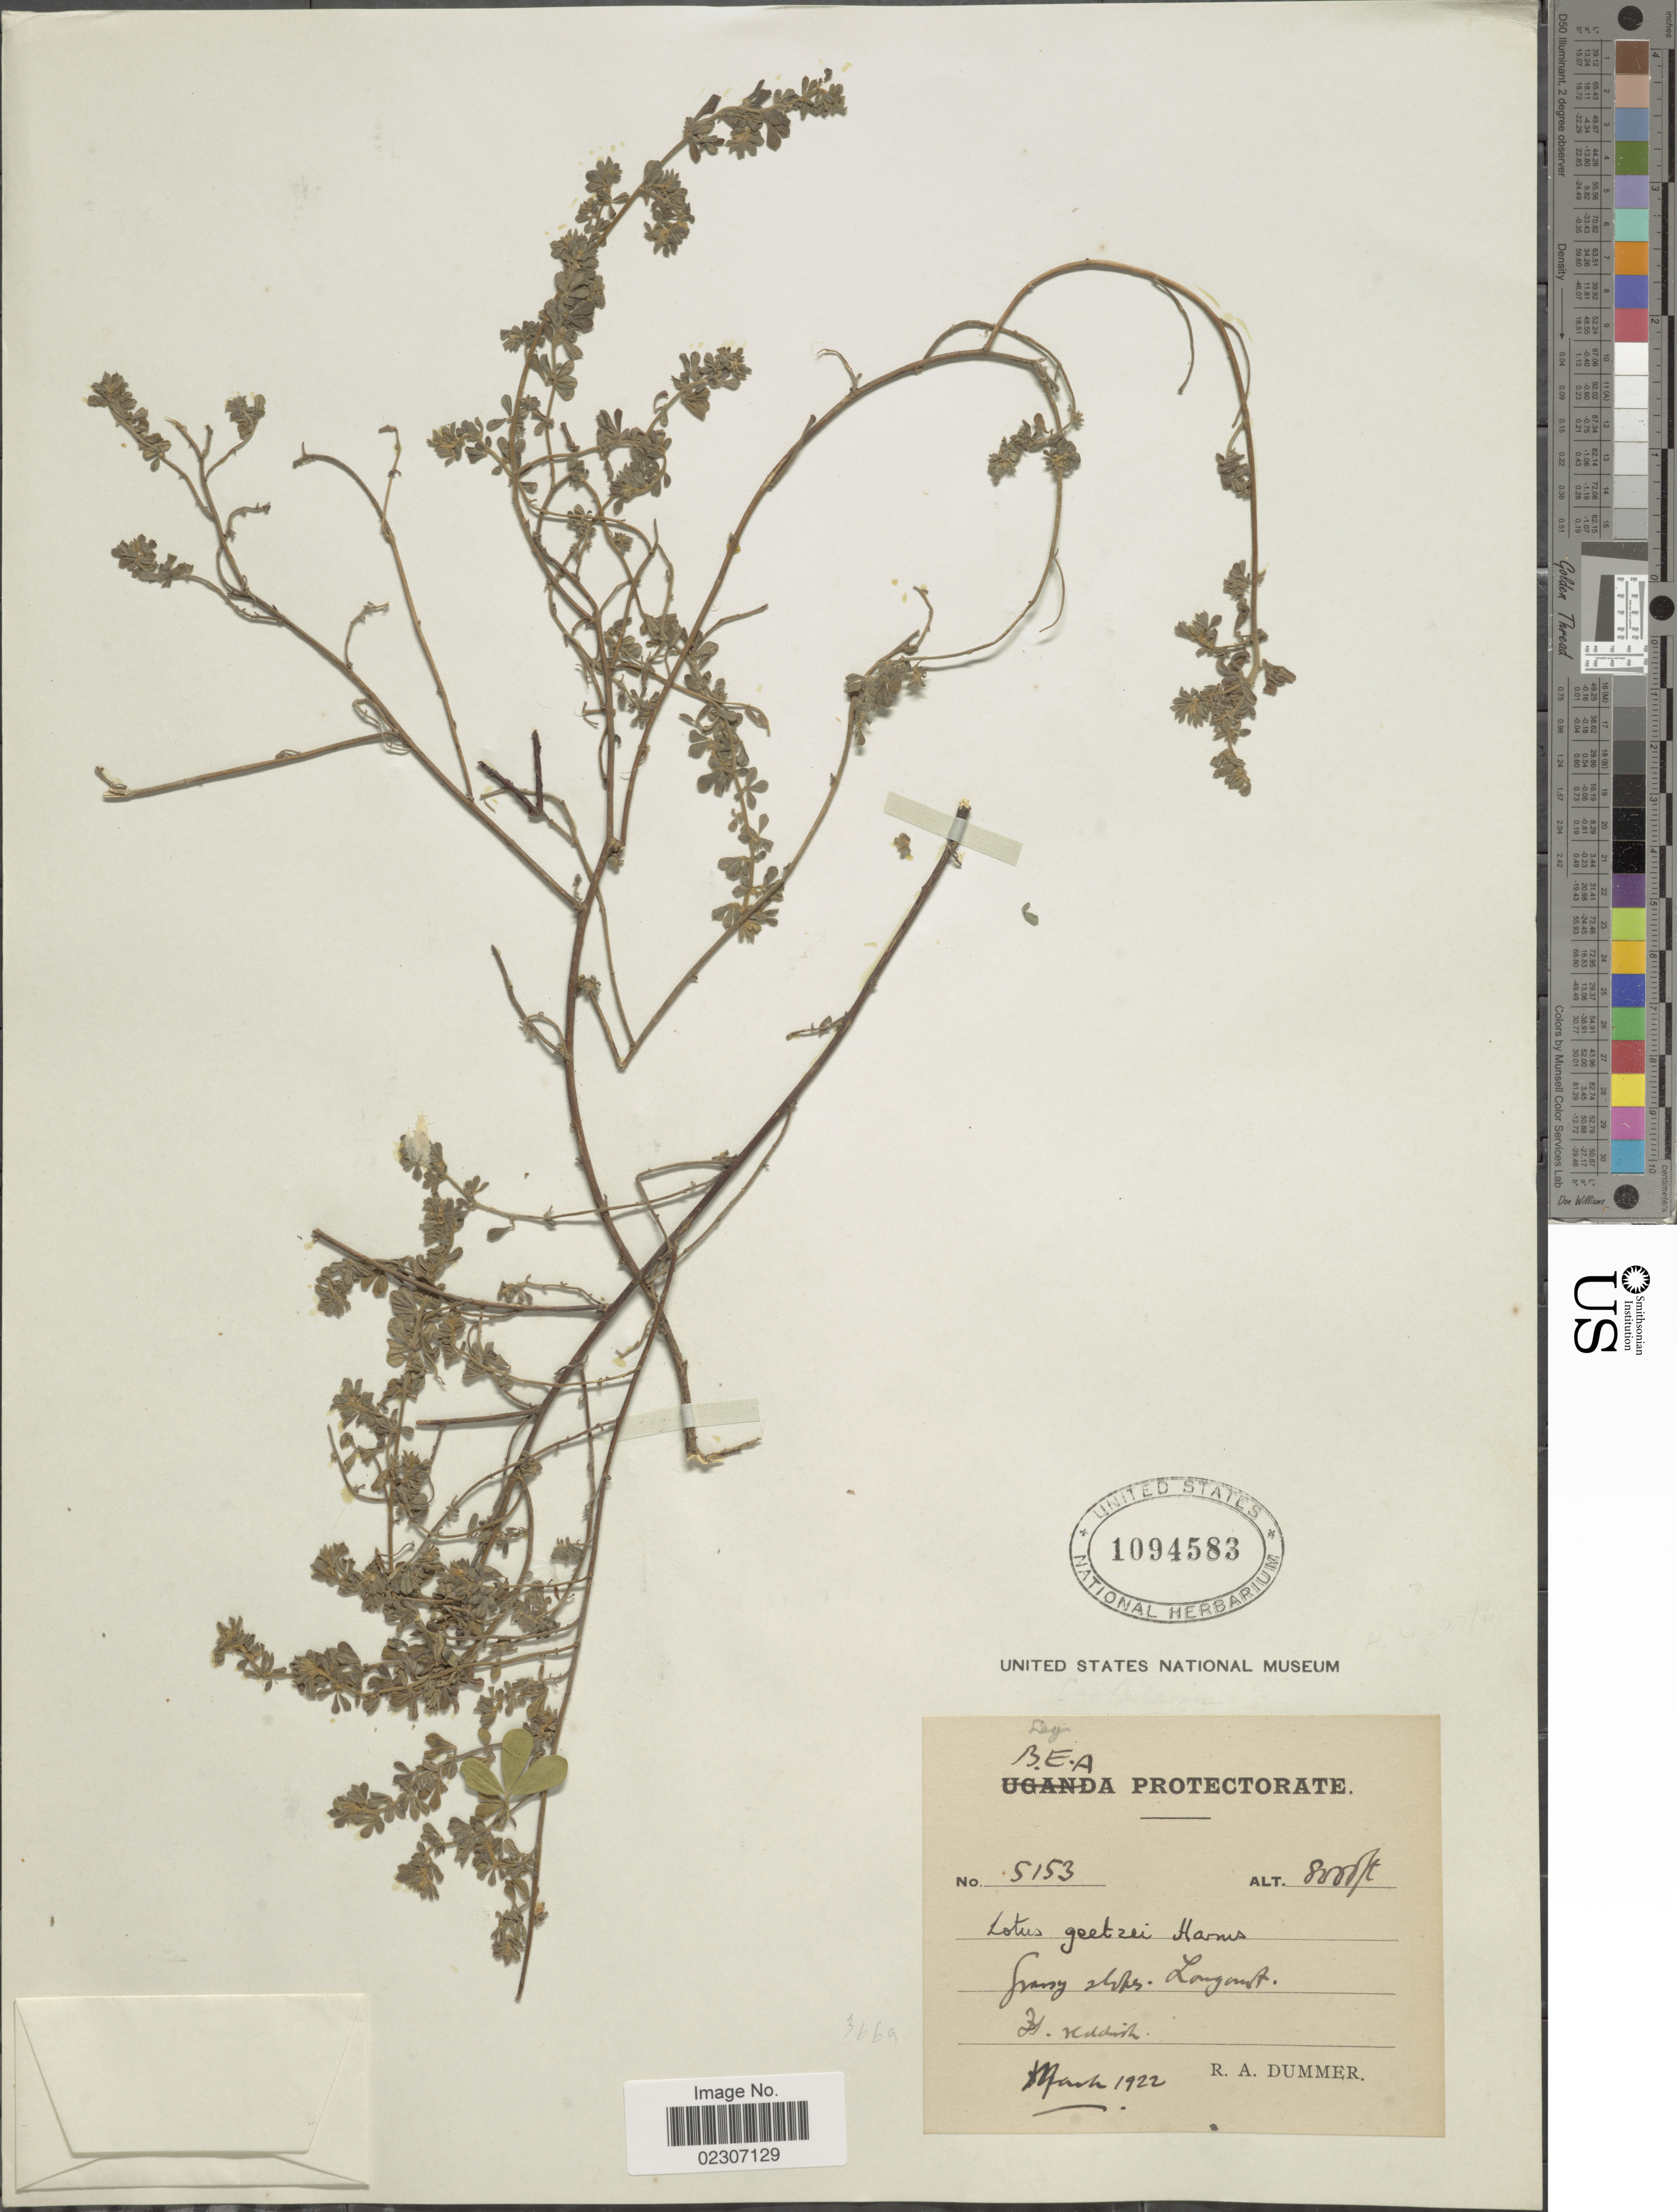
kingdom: Plantae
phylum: Tracheophyta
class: Magnoliopsida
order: Fabales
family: Fabaceae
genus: Lotus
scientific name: Lotus goetzei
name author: Harms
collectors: R. Drummer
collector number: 5153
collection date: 1922-03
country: Kenya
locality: B.E.A. Protectorate. H. K [illegible text] [interpreted].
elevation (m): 2438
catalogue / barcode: US 1094583